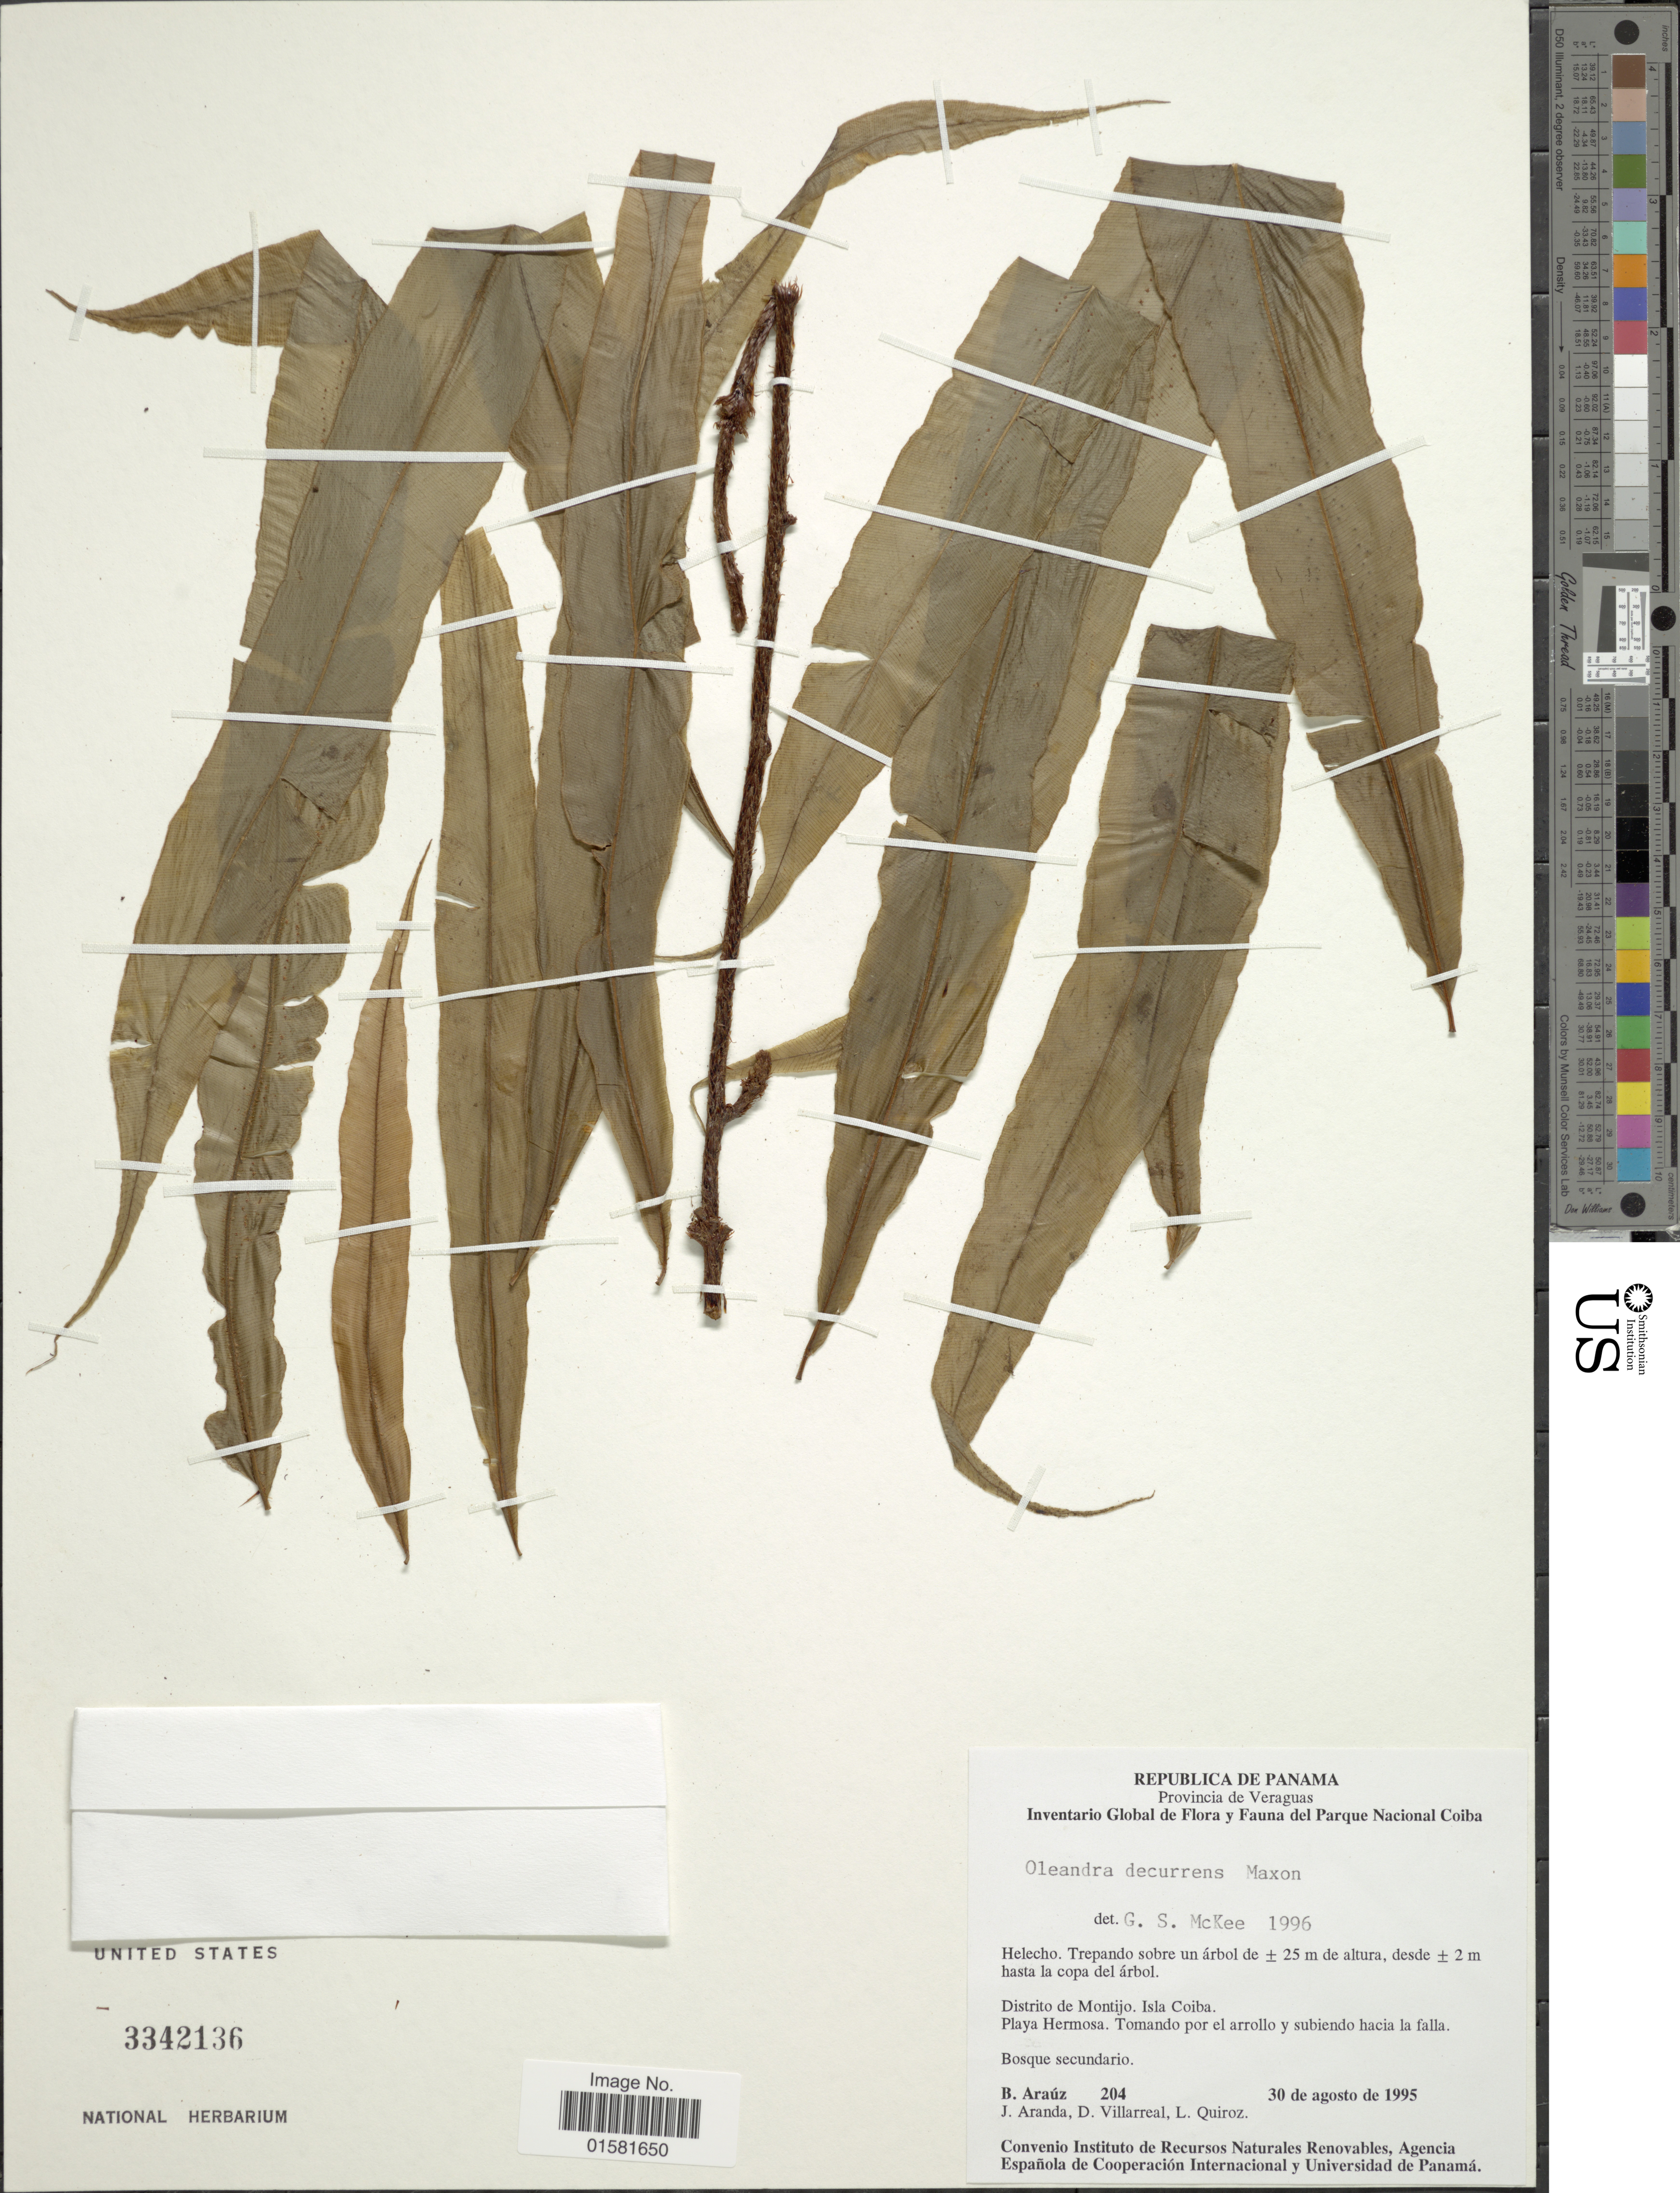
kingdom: Plantae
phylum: Tracheophyta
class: Polypodiopsida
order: Polypodiales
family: Oleandraceae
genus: Oleandra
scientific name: Oleandra decurrens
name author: Maxon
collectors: B. Araúz, J. Aranda, D. Villarreal & L. Quiroz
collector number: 204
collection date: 1995-08-30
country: Panama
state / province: Veraguas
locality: Republica de Panama, Provincia de Veraguas, Distrito de Montijo. isla Coiba, play Hermosa.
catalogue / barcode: US 3342136